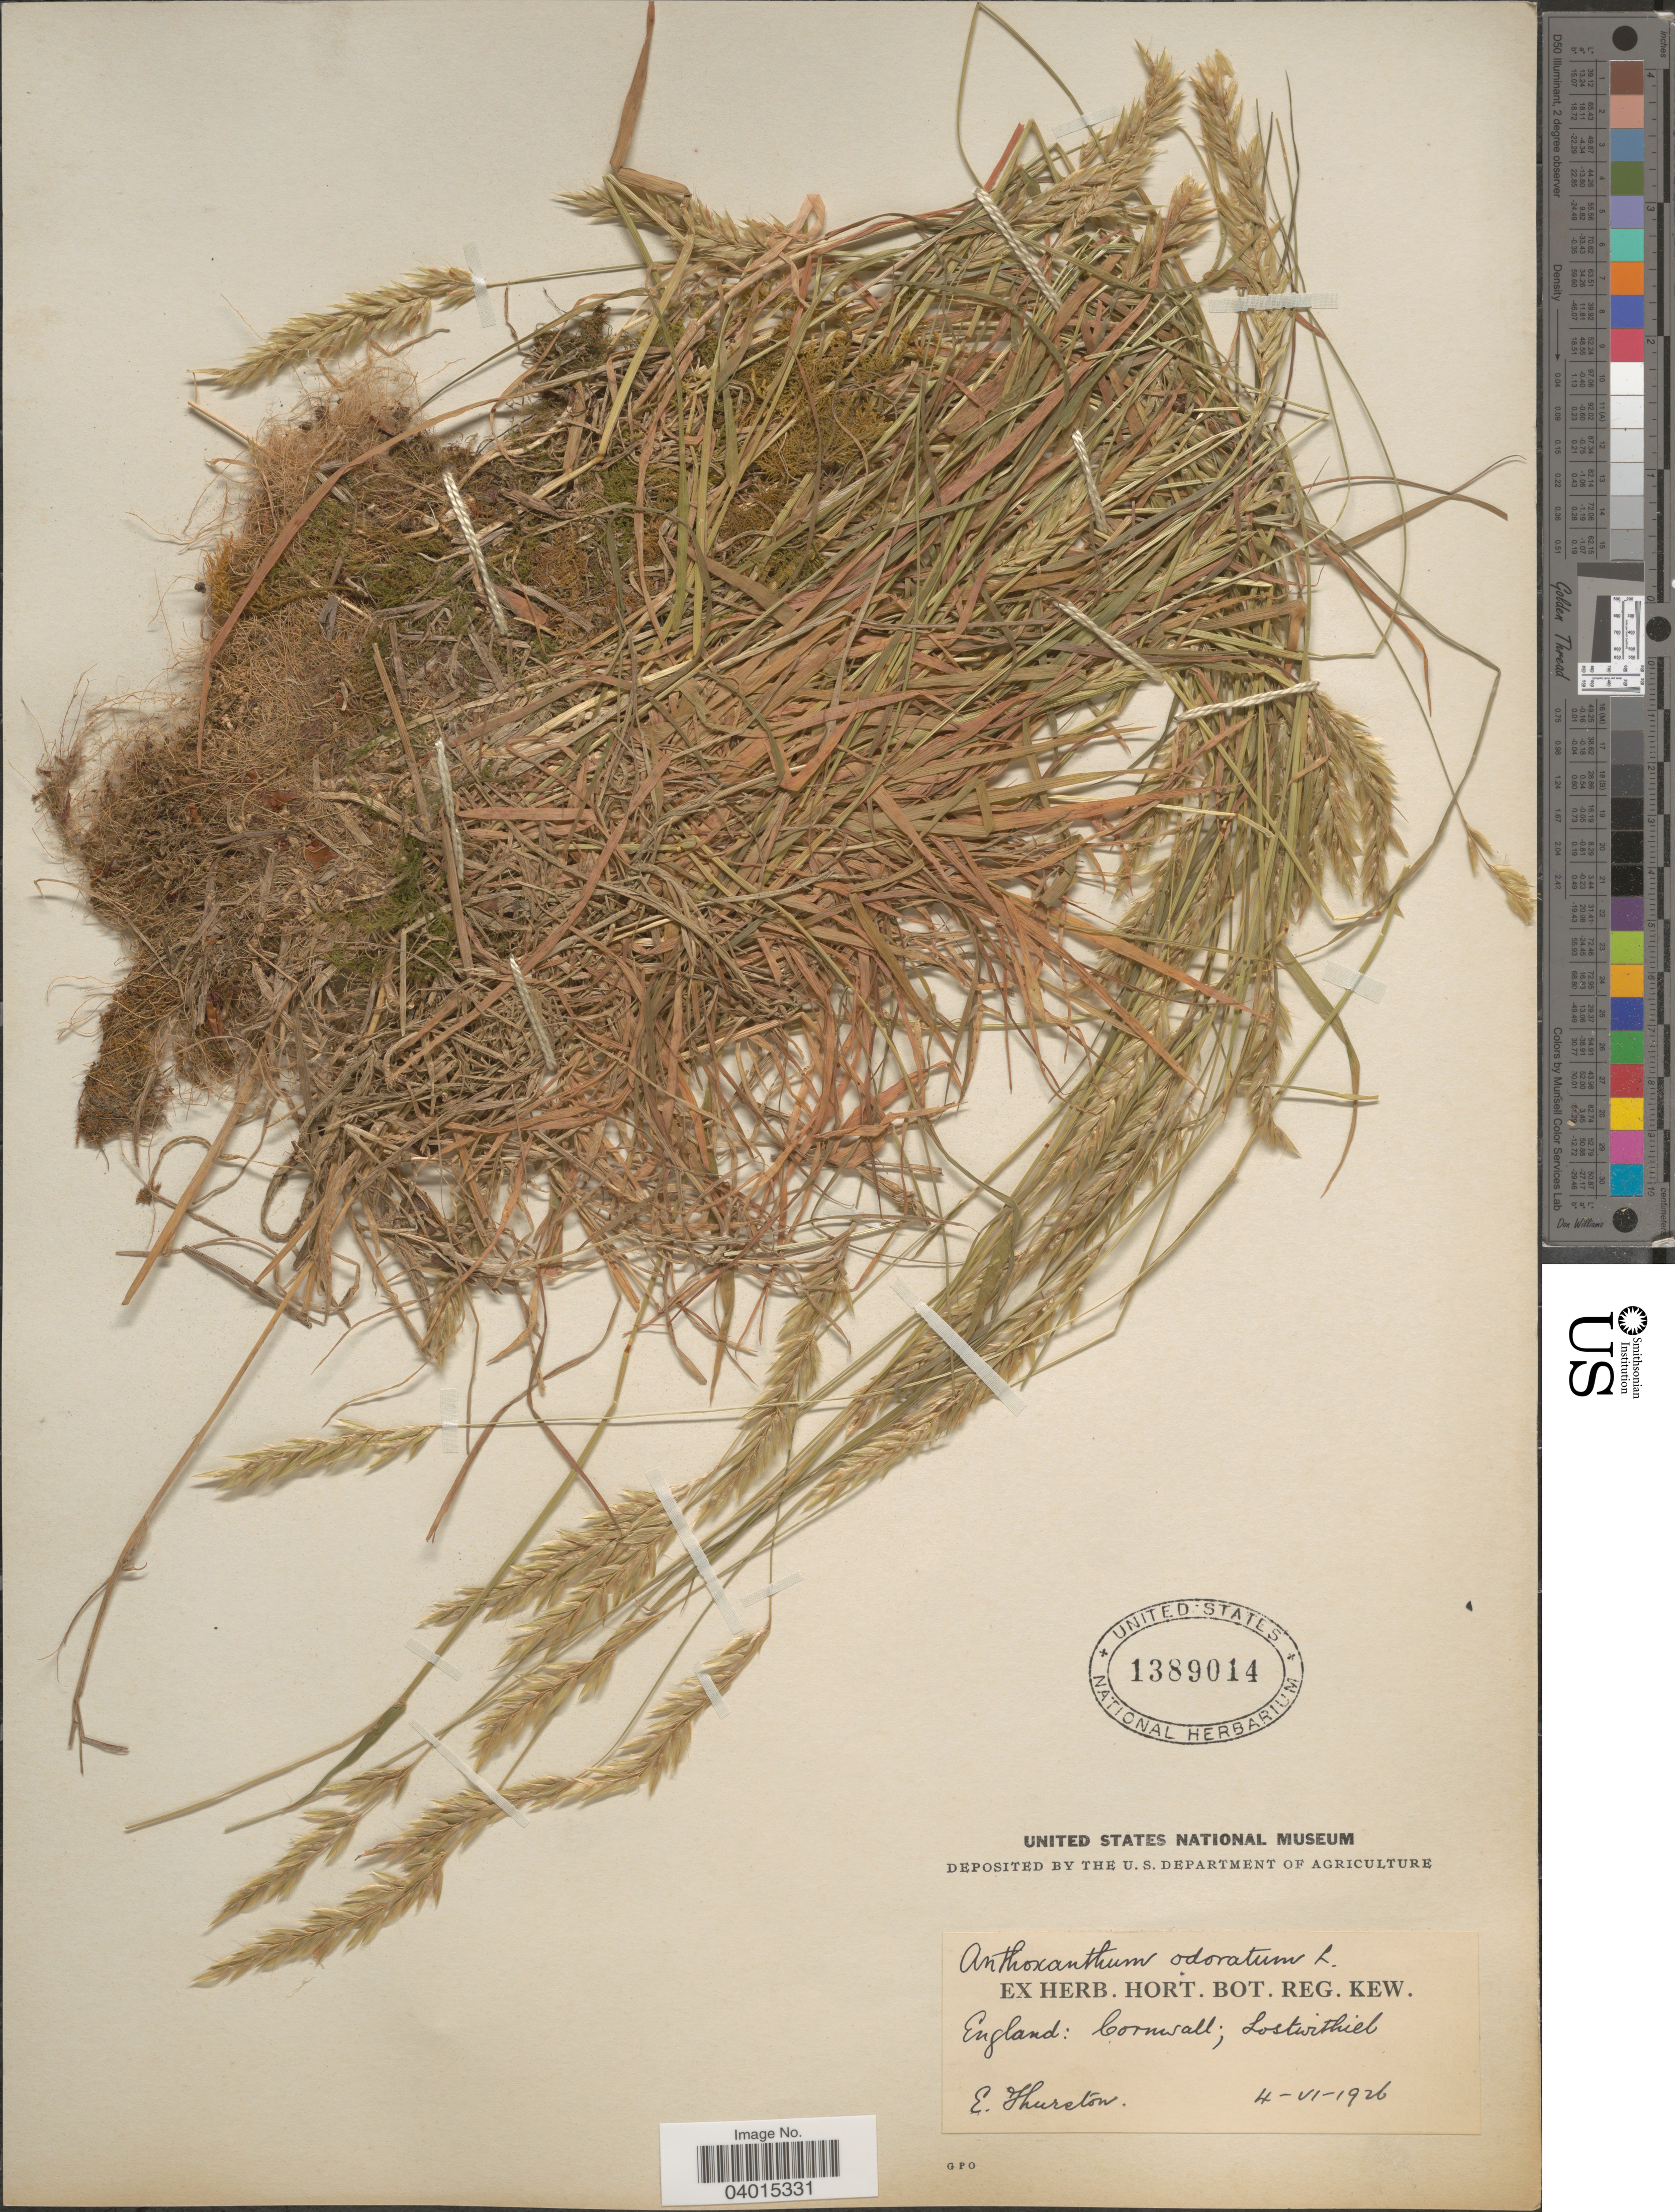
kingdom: Plantae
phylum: Tracheophyta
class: Liliopsida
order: Poales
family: Poaceae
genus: Anthoxanthum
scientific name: Anthoxanthum odoratum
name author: L.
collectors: E. Thurston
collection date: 1926-06-04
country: United Kingdom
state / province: England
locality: Cornwall; Lostwithiel.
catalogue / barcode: US 1389014